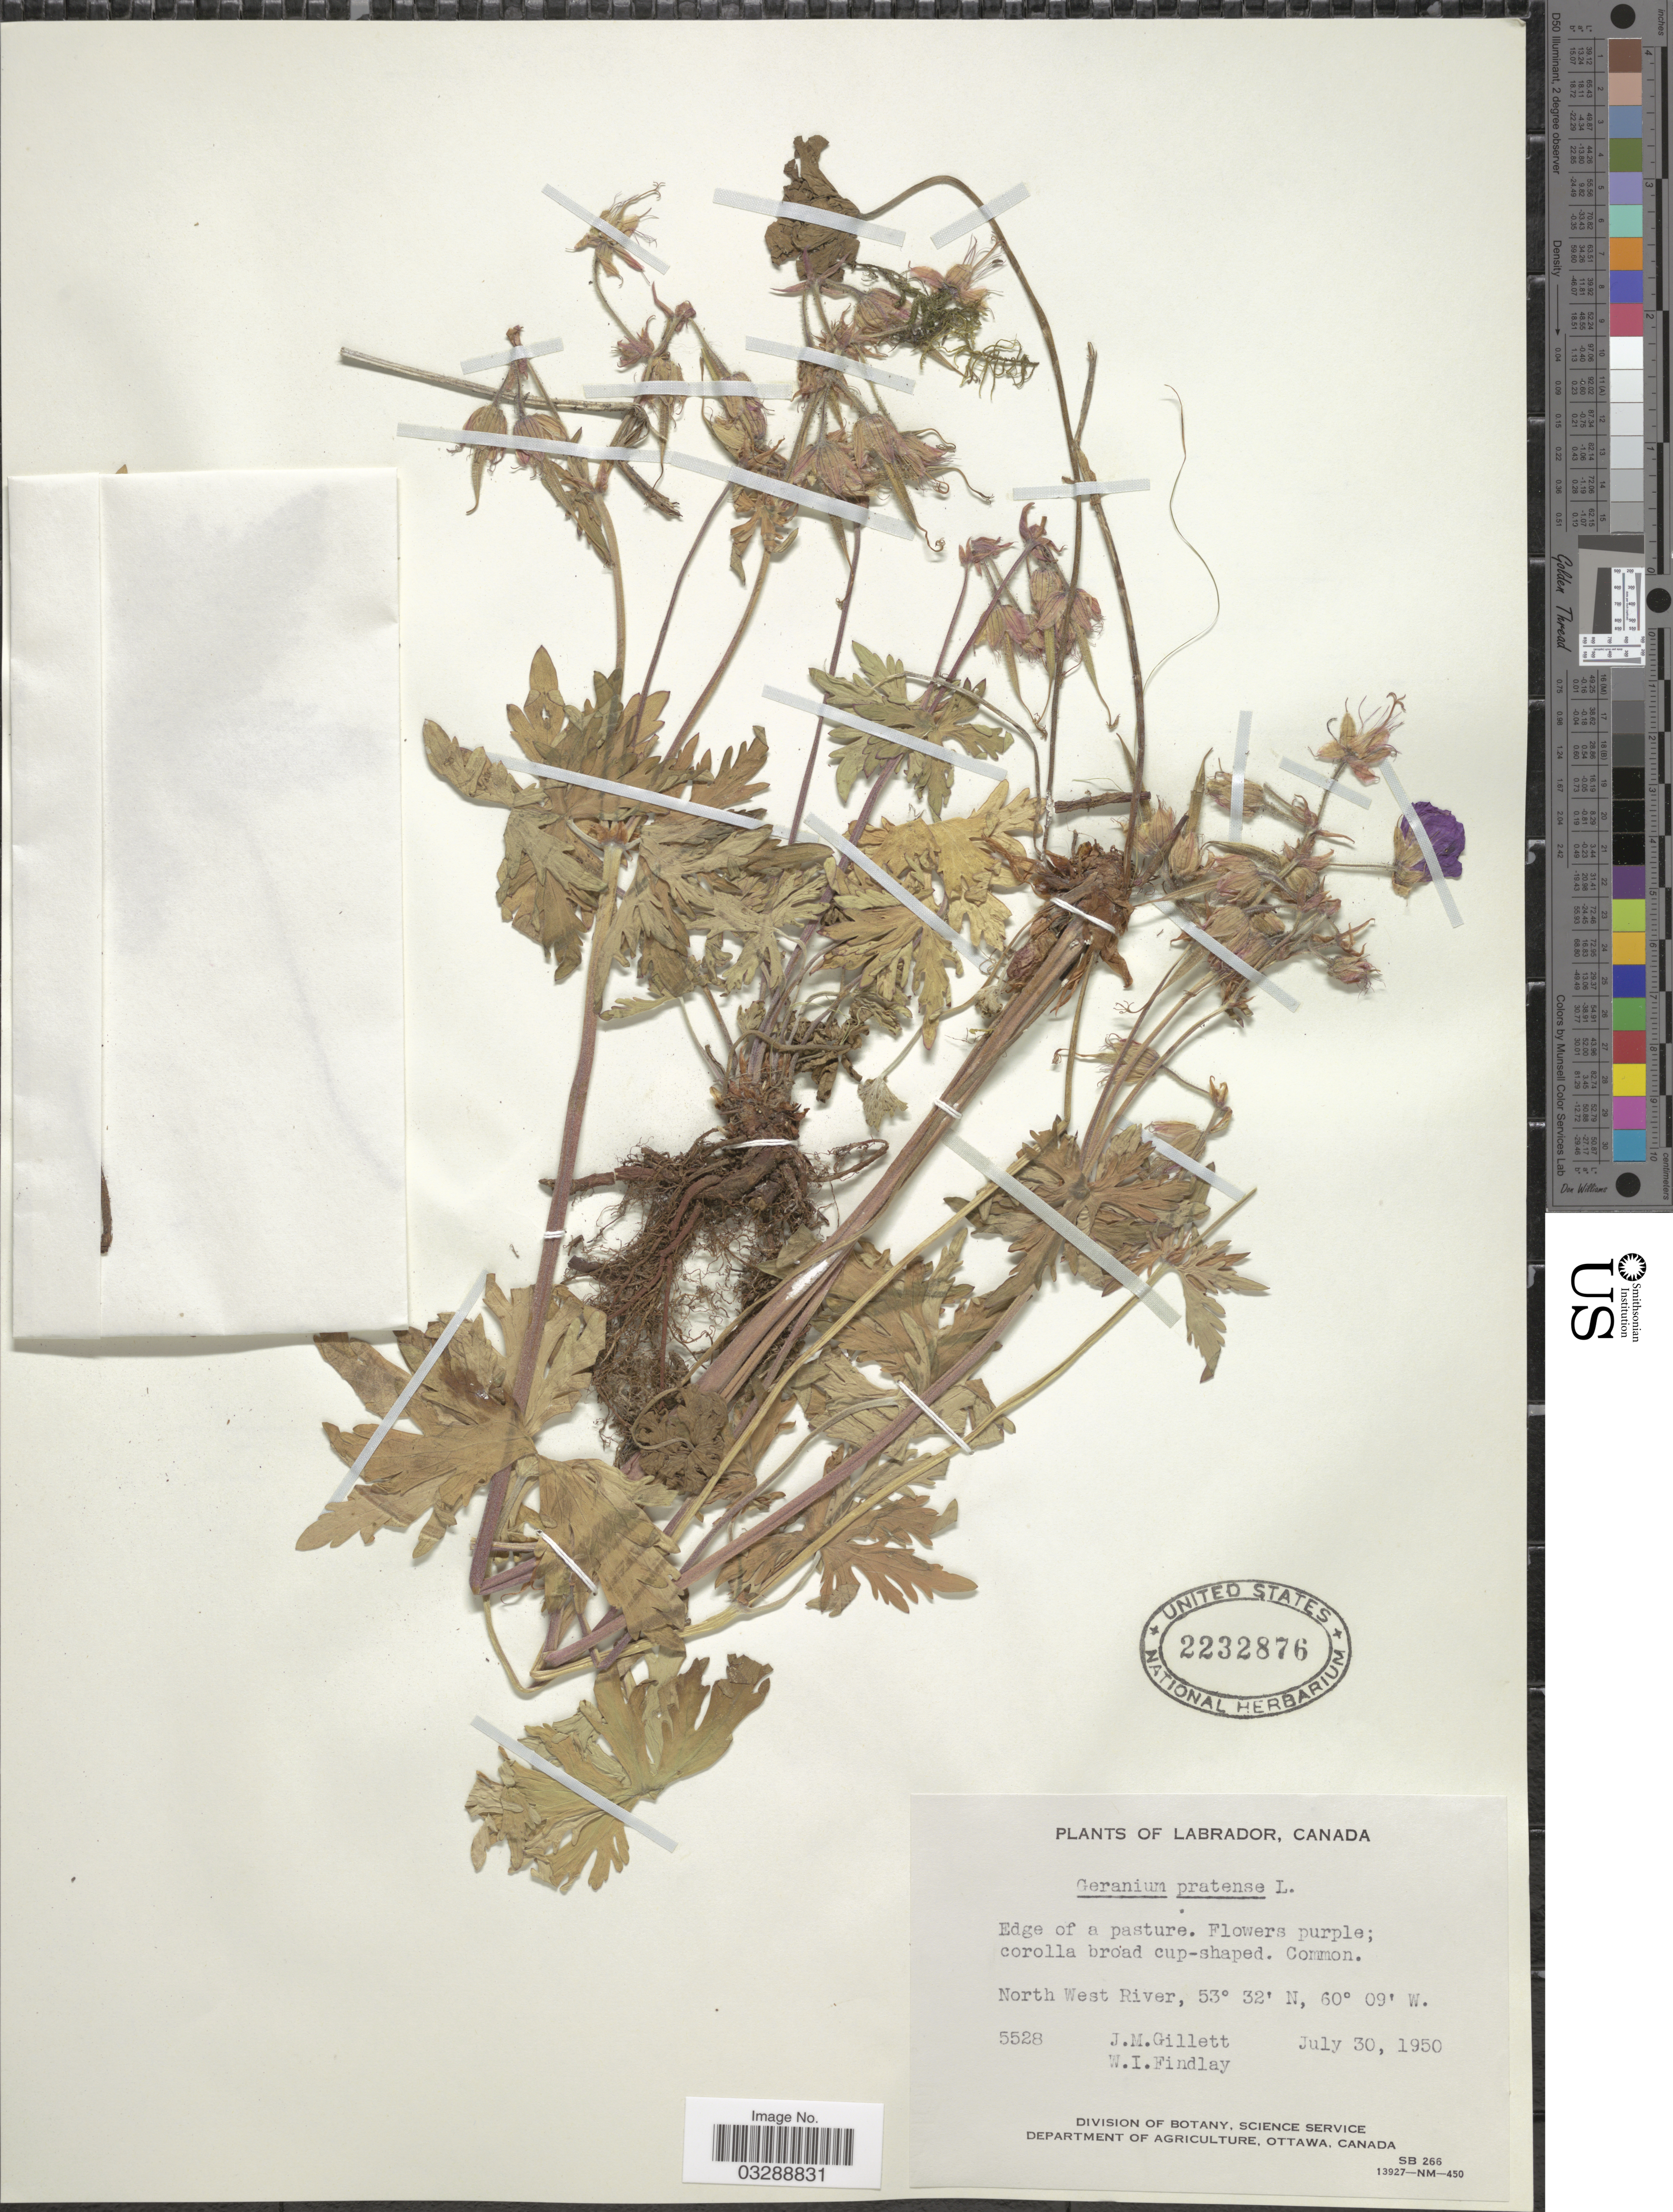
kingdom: Plantae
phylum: Tracheophyta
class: Magnoliopsida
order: Geraniales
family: Geraniaceae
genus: Geranium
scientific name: Geranium pratense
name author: L.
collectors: J. M. Gillett & W. Findlay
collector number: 5528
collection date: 1950-07-30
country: Canada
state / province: Newfoundland and Labrador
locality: Labrador. North West River.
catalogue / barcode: US 2232876